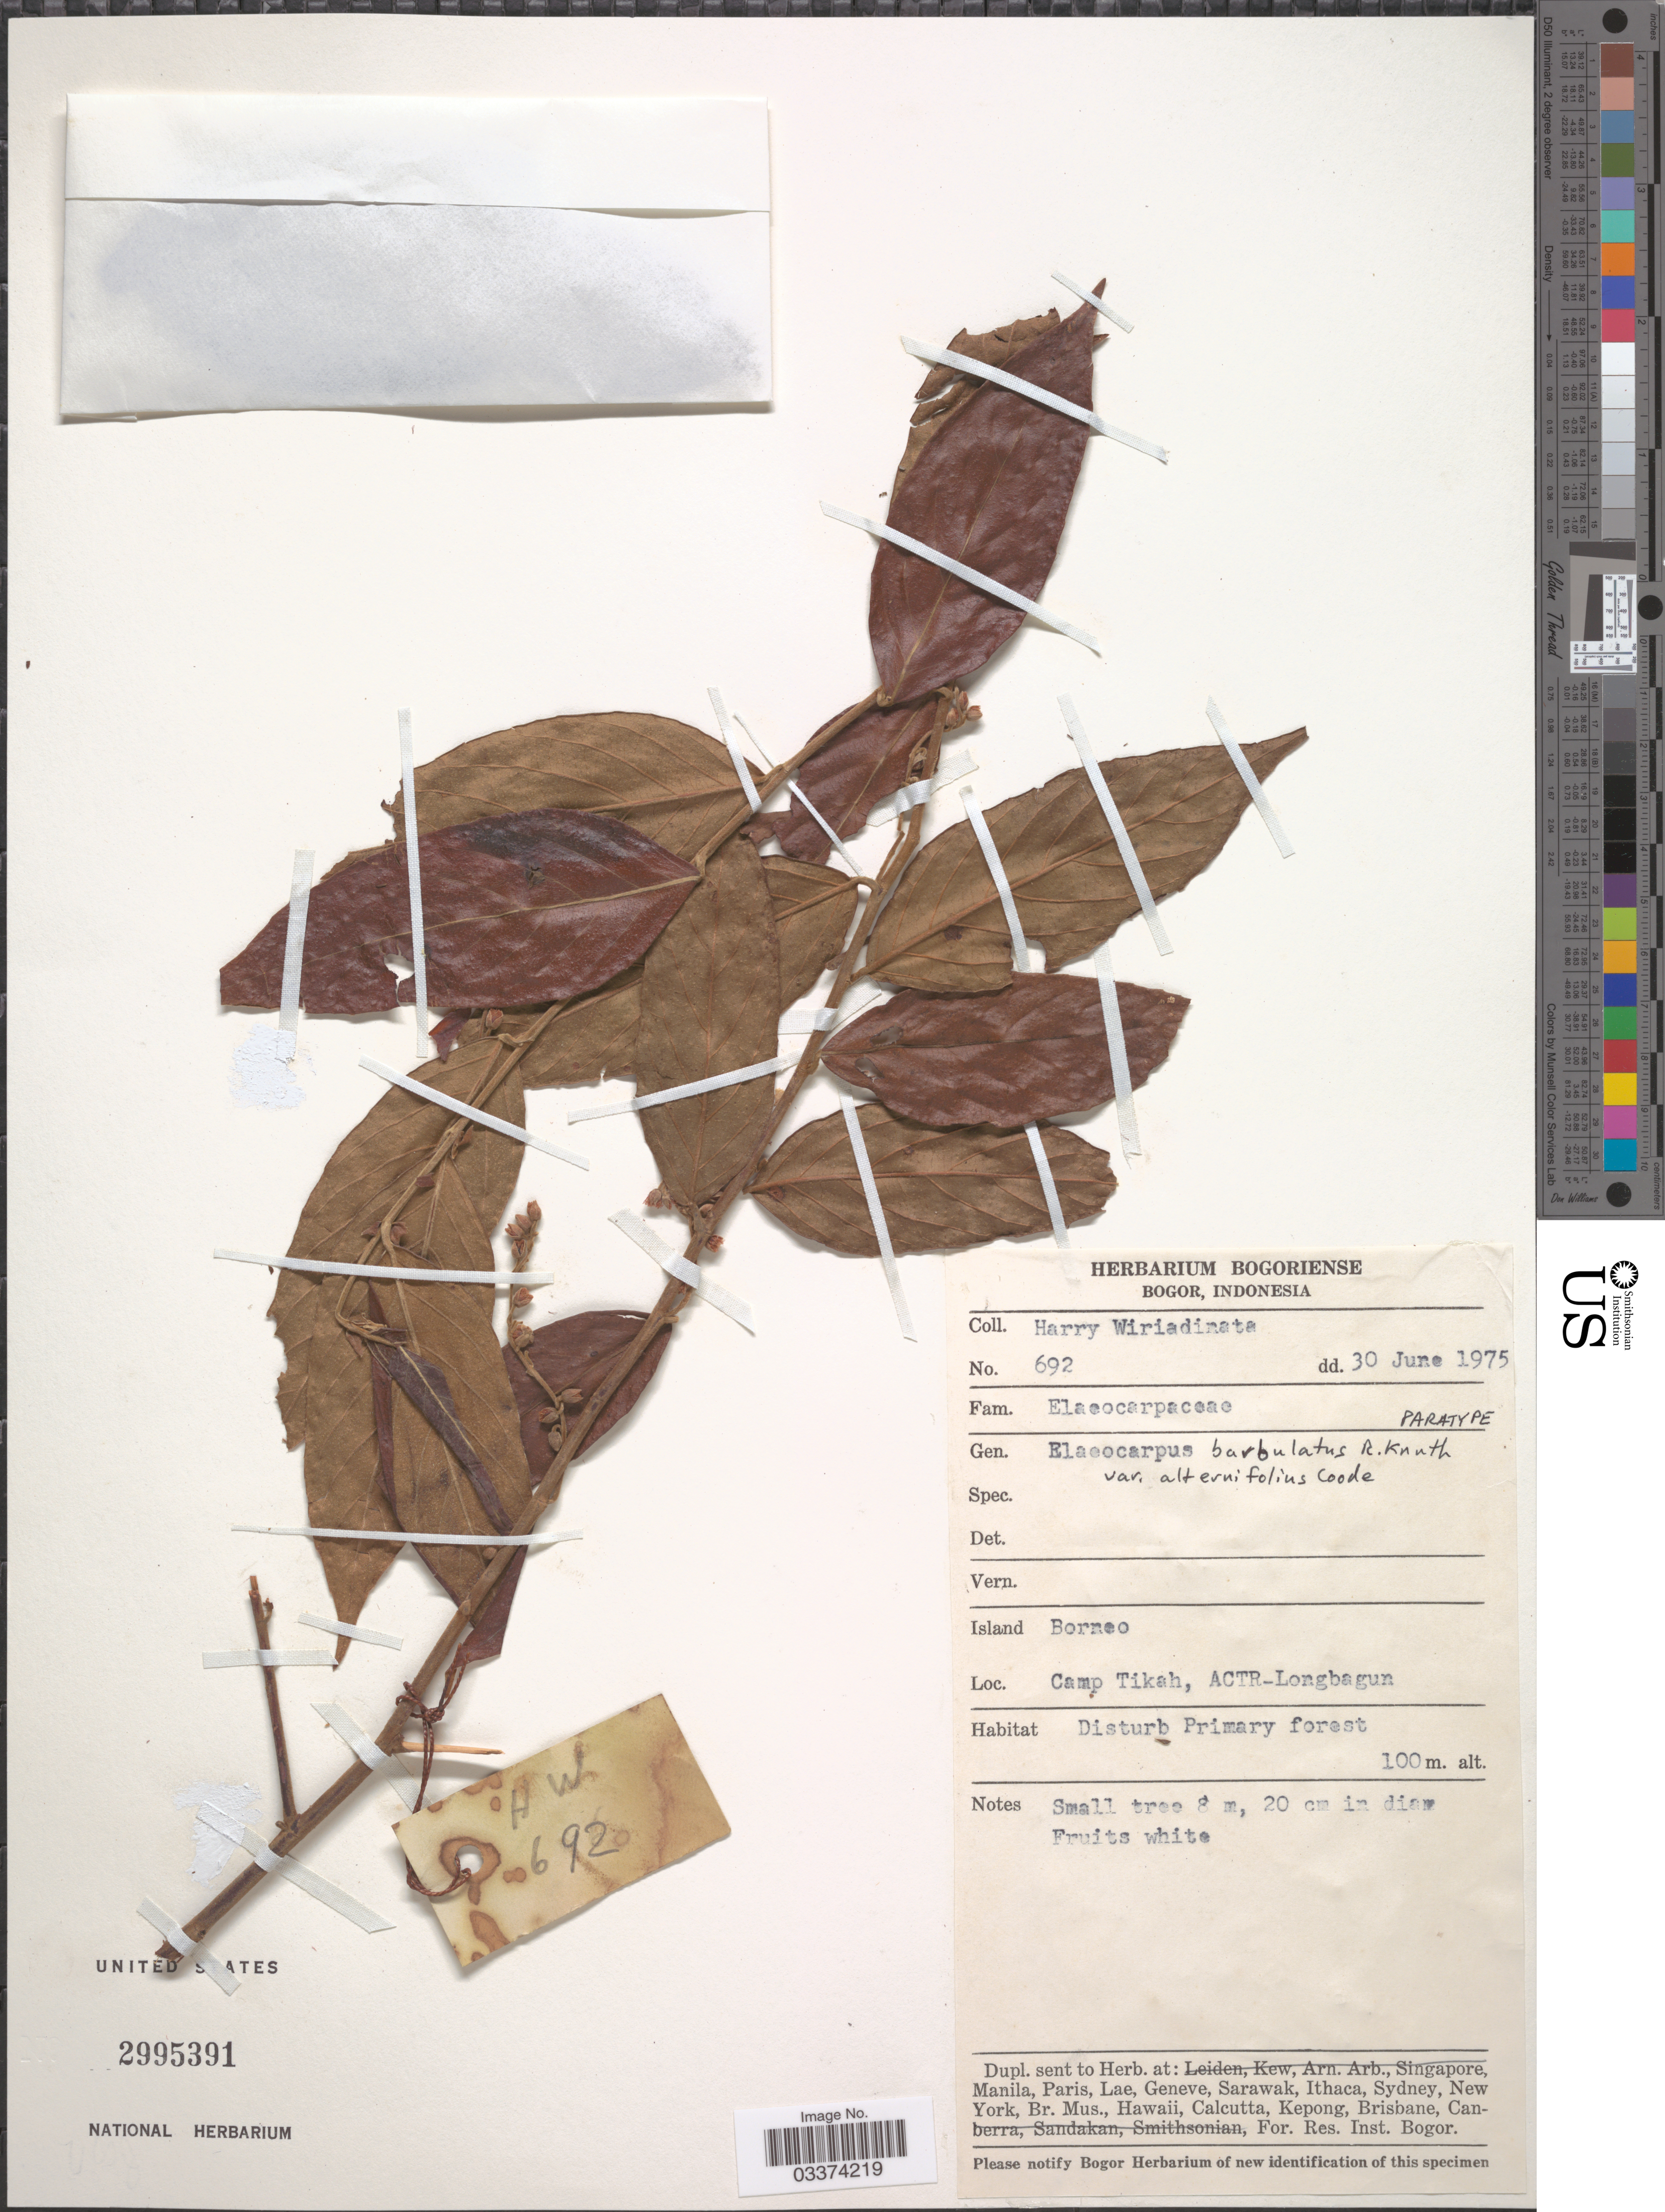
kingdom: Plantae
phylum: Tracheophyta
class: Magnoliopsida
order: Oxalidales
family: Elaeocarpaceae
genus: Elaeocarpus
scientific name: Elaeocarpus barbulatus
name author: Knuth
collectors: H. Wiriadinata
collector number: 692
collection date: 1975-06-30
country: Indonesia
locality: Island Borneo. Camp Tikah, ACTR-Longbagun.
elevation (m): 100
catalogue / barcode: US 2995391